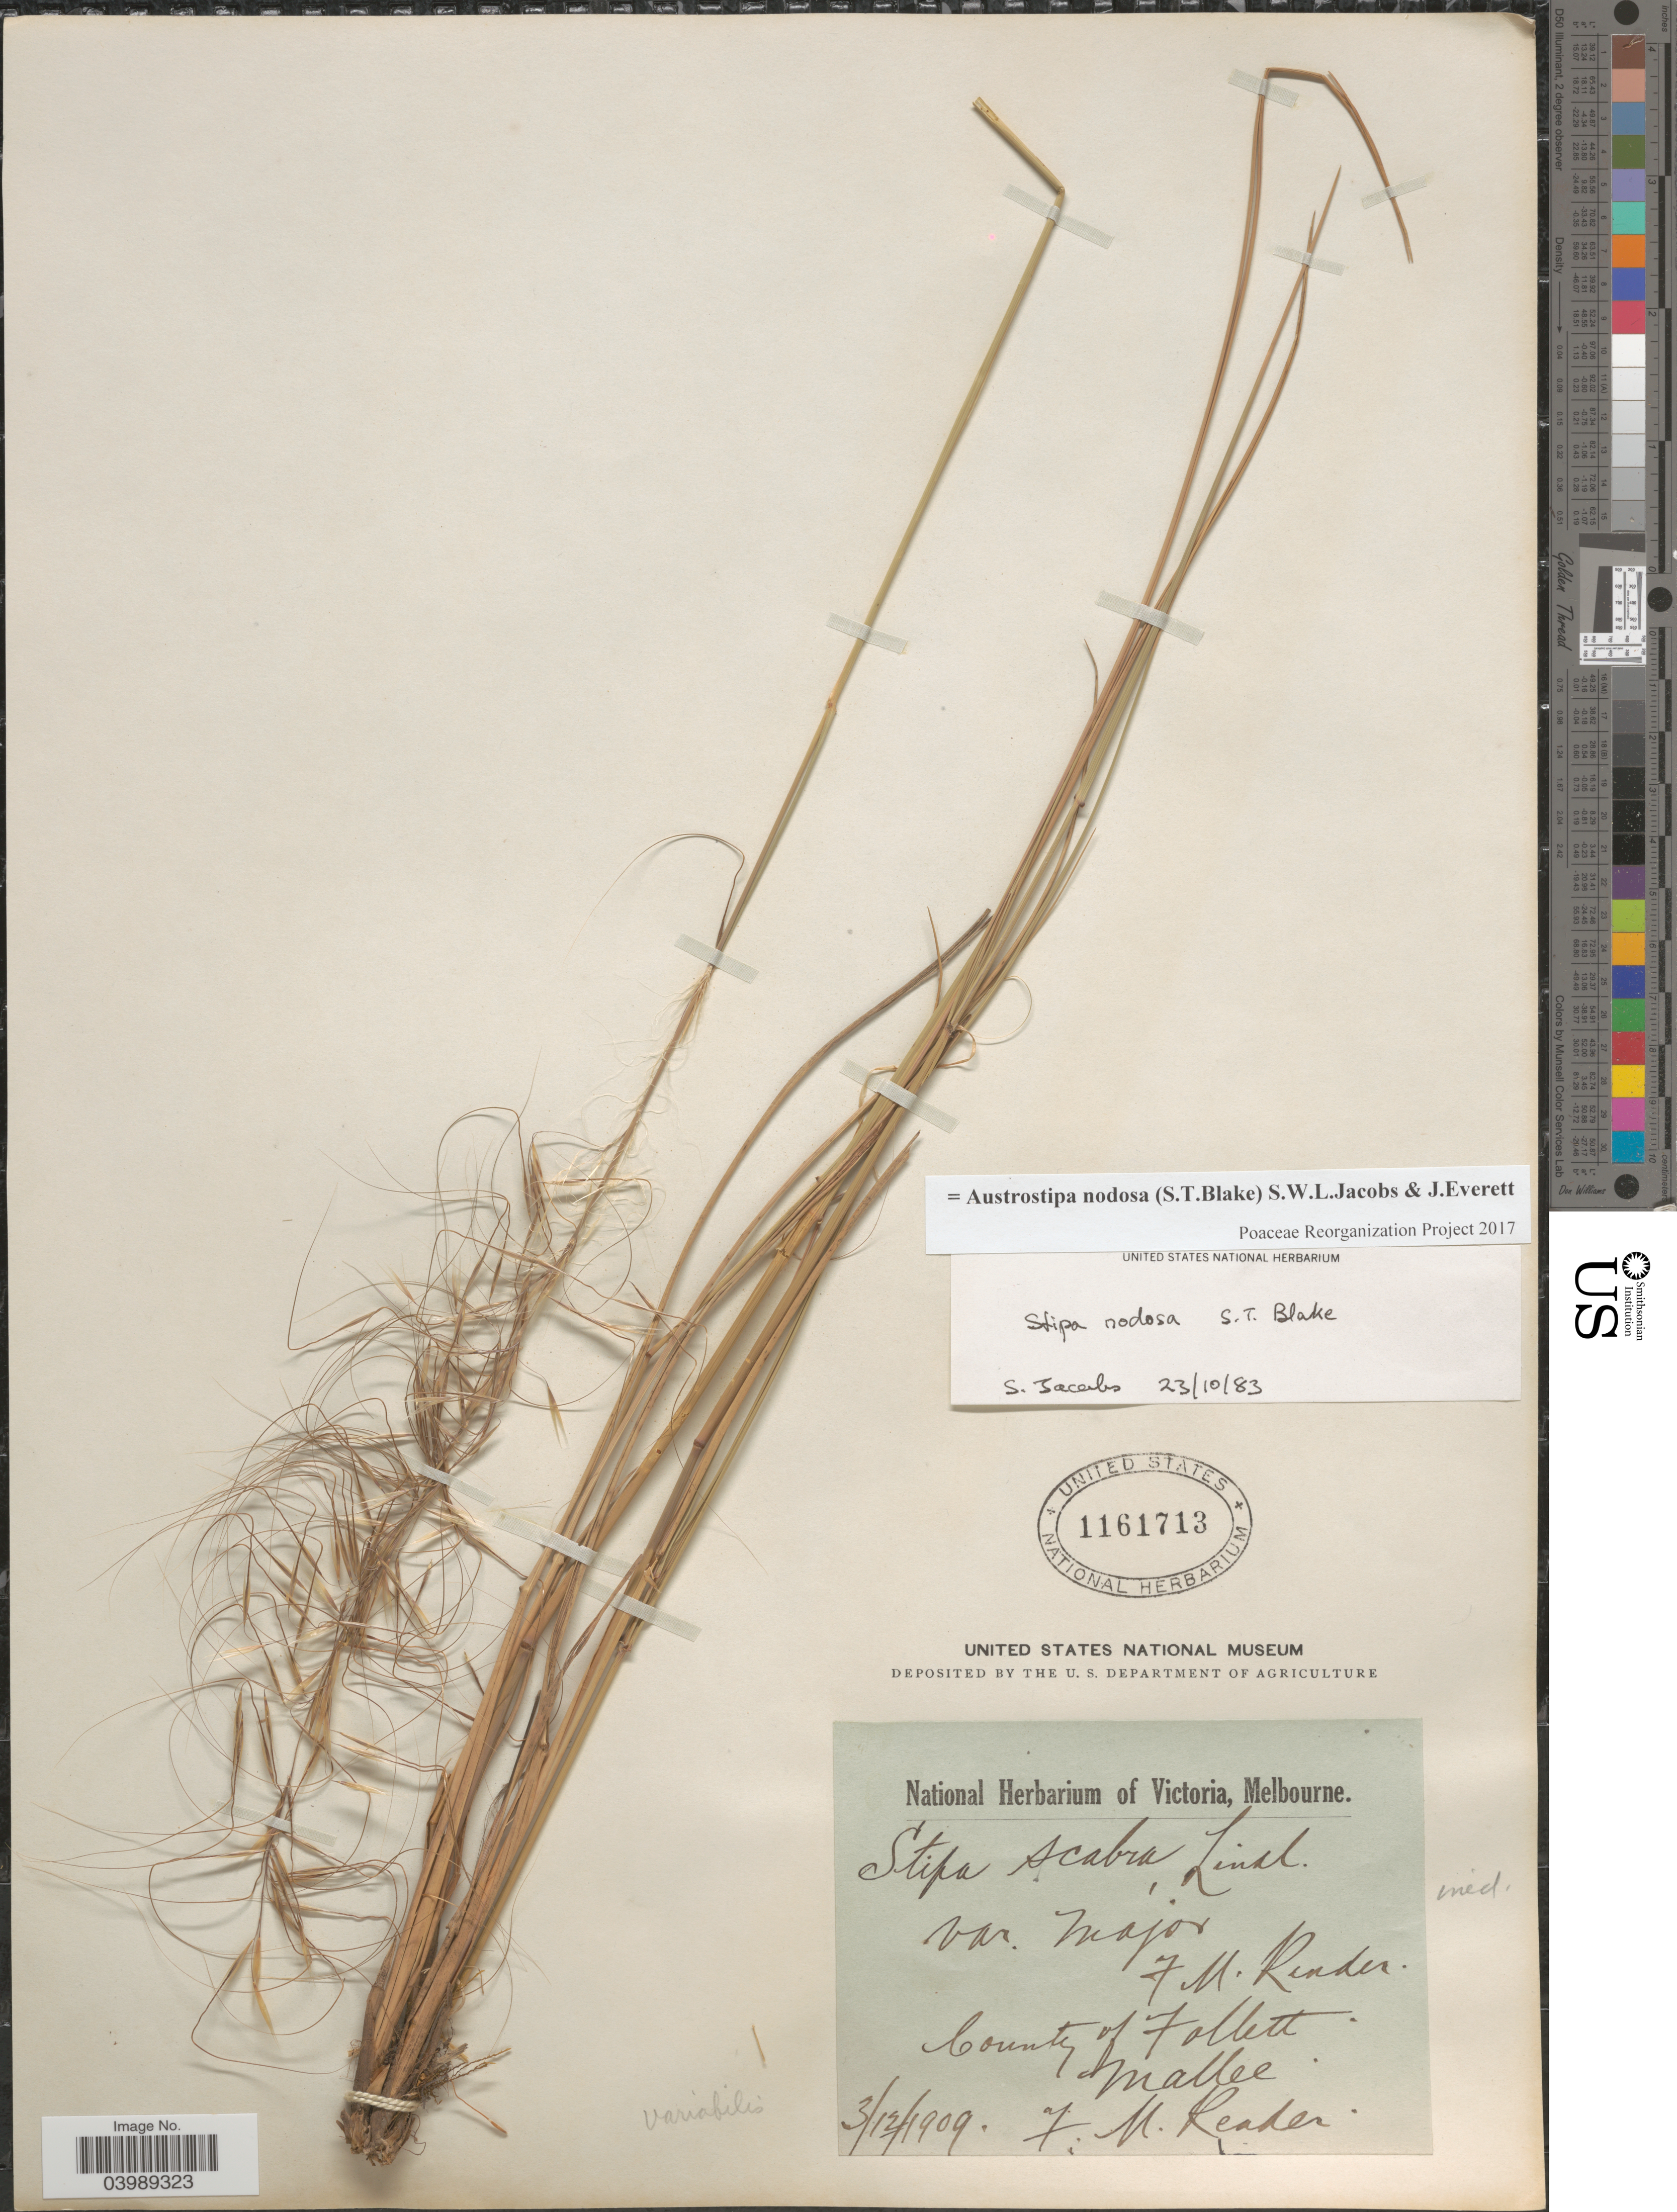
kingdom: Plantae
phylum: Tracheophyta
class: Liliopsida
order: Poales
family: Poaceae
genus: Austrostipa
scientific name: Austrostipa nodosa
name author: (S.T. Blake) S.W.L. Jacobs & J. Everett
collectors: F. Reader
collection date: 1909-12-03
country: Australia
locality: County of Follett. Mallee.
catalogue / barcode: US 1161713